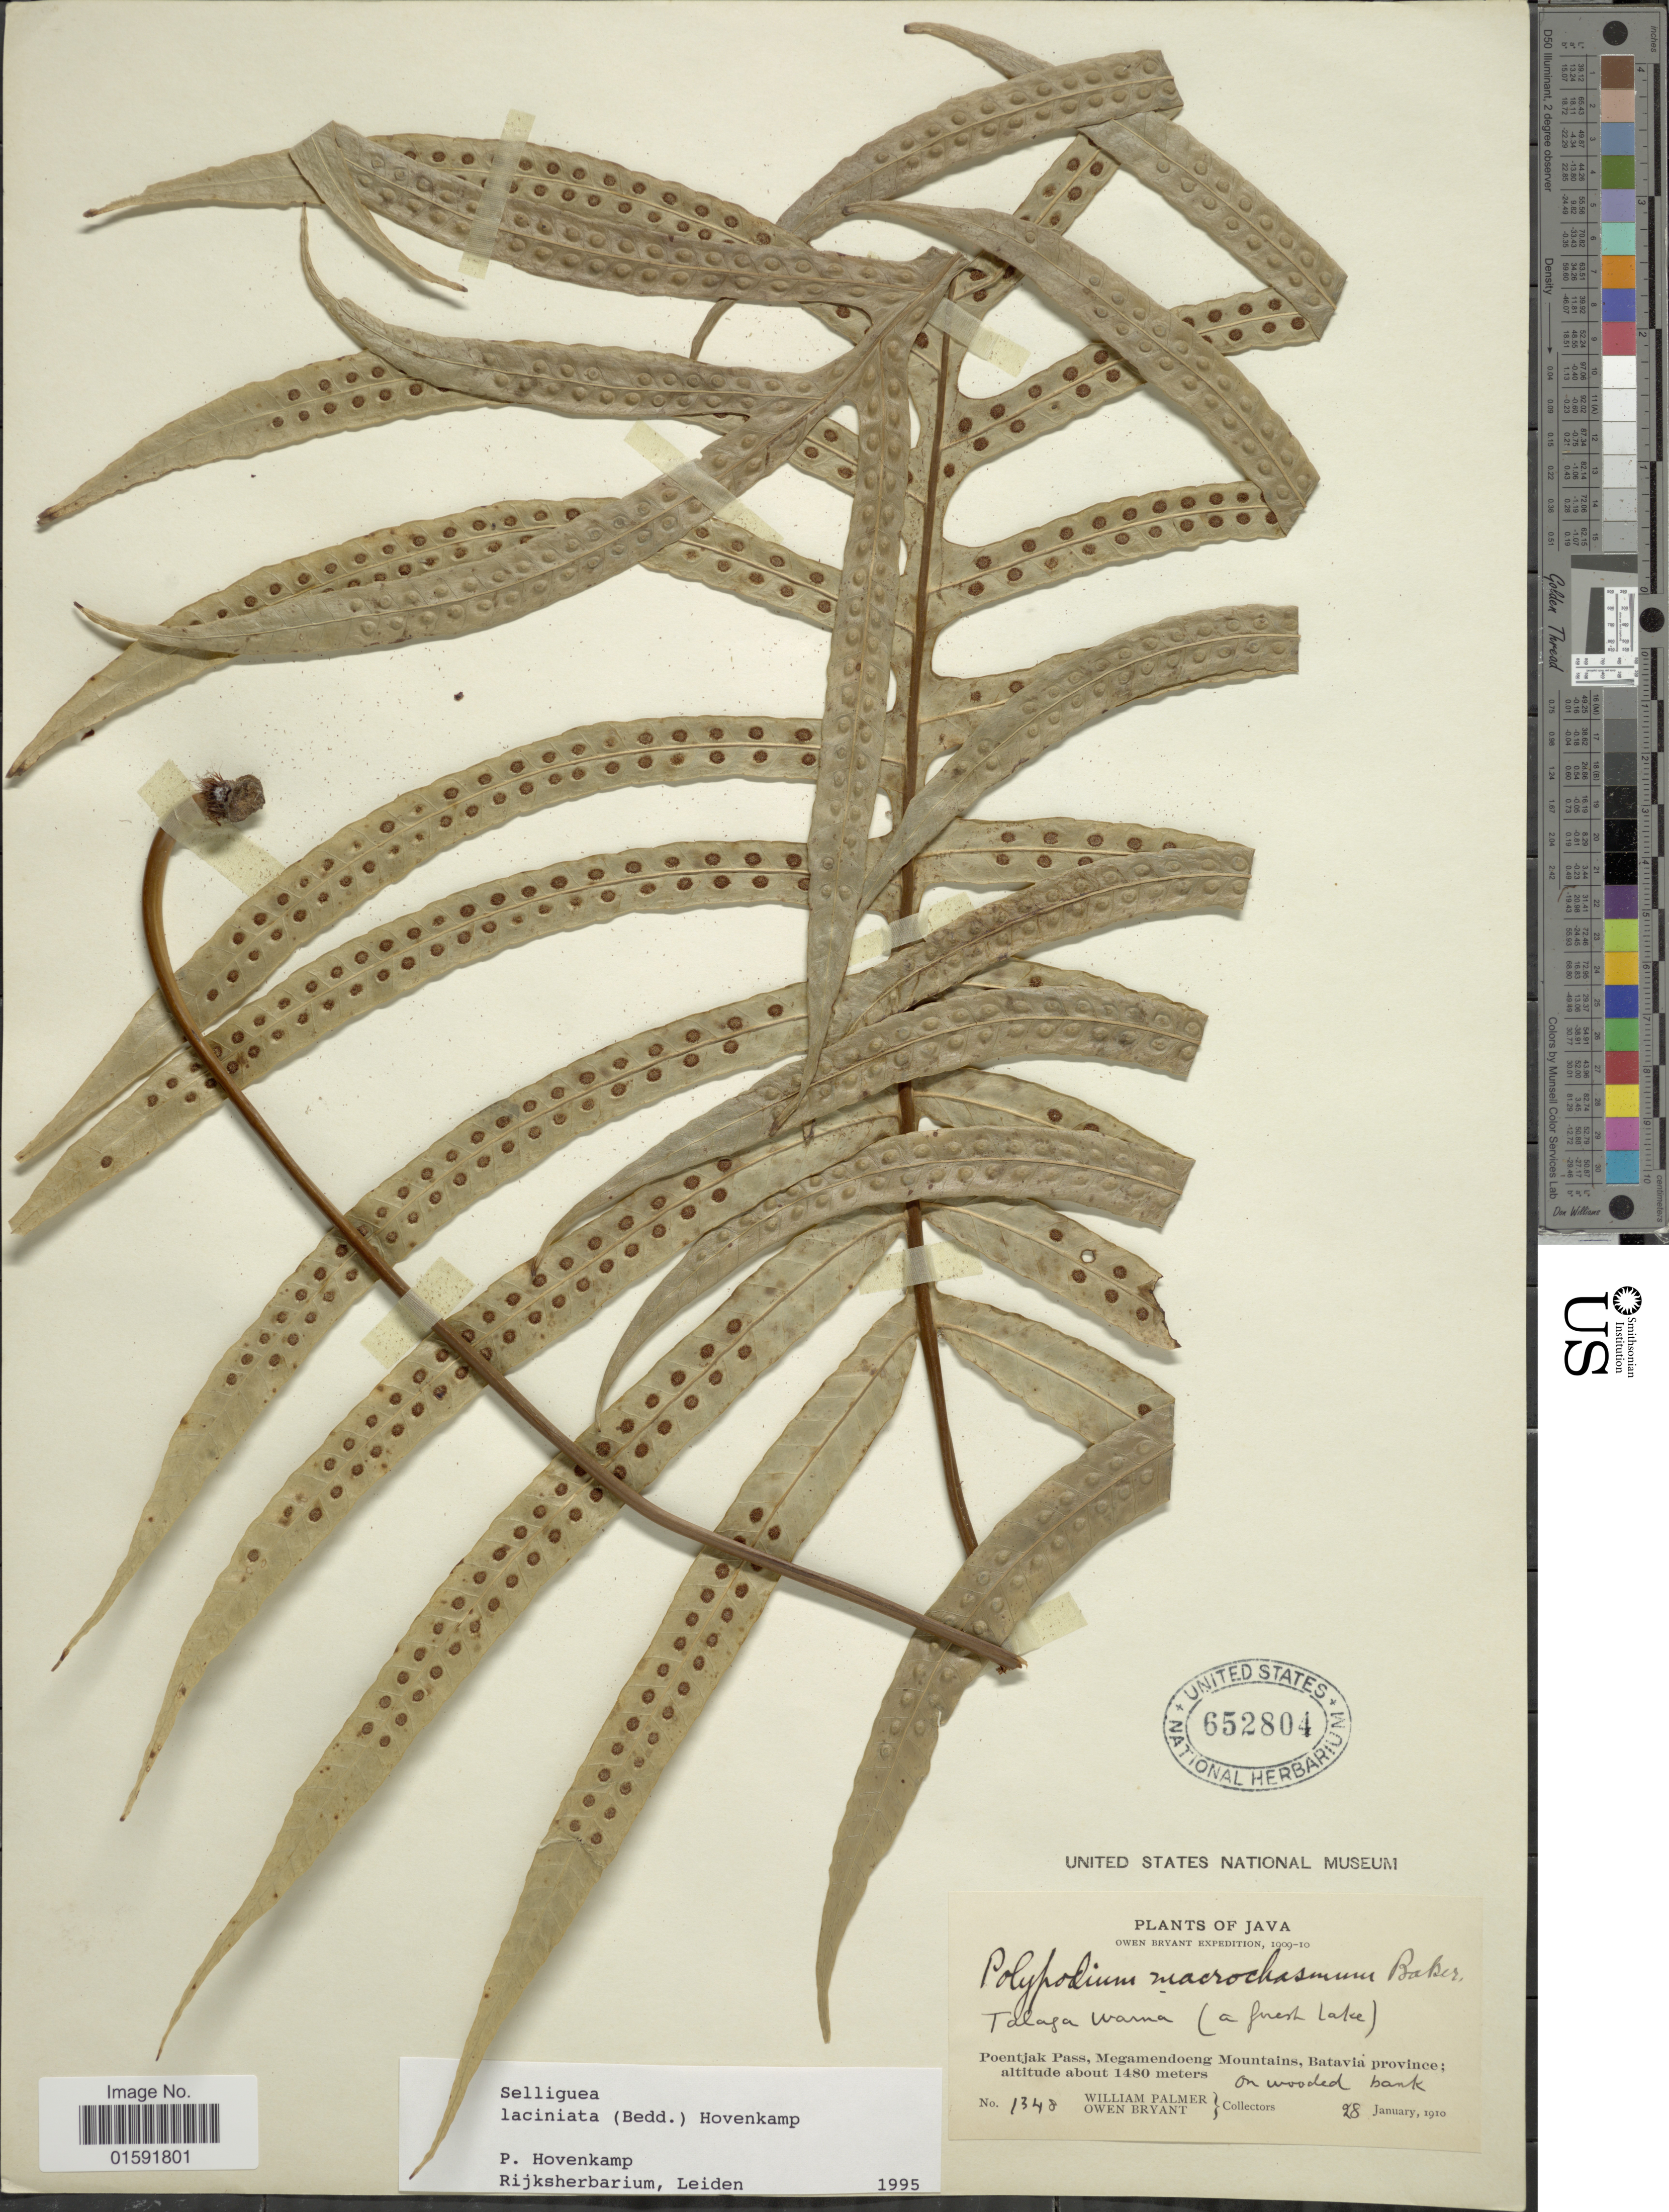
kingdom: Plantae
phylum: Tracheophyta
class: Polypodiopsida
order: Polypodiales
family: Polypodiaceae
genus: Selliguea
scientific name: Selliguea laciniata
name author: (C. Presl) Hovenkamp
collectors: W. Palmer & O. Bryant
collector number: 1348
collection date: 1910-01-28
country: Indonesia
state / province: Java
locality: Poentjak Pass, Megamendoeng Mountains, Batavia Province, Talaga Warna [interpreted]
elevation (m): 1480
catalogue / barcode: US 652804